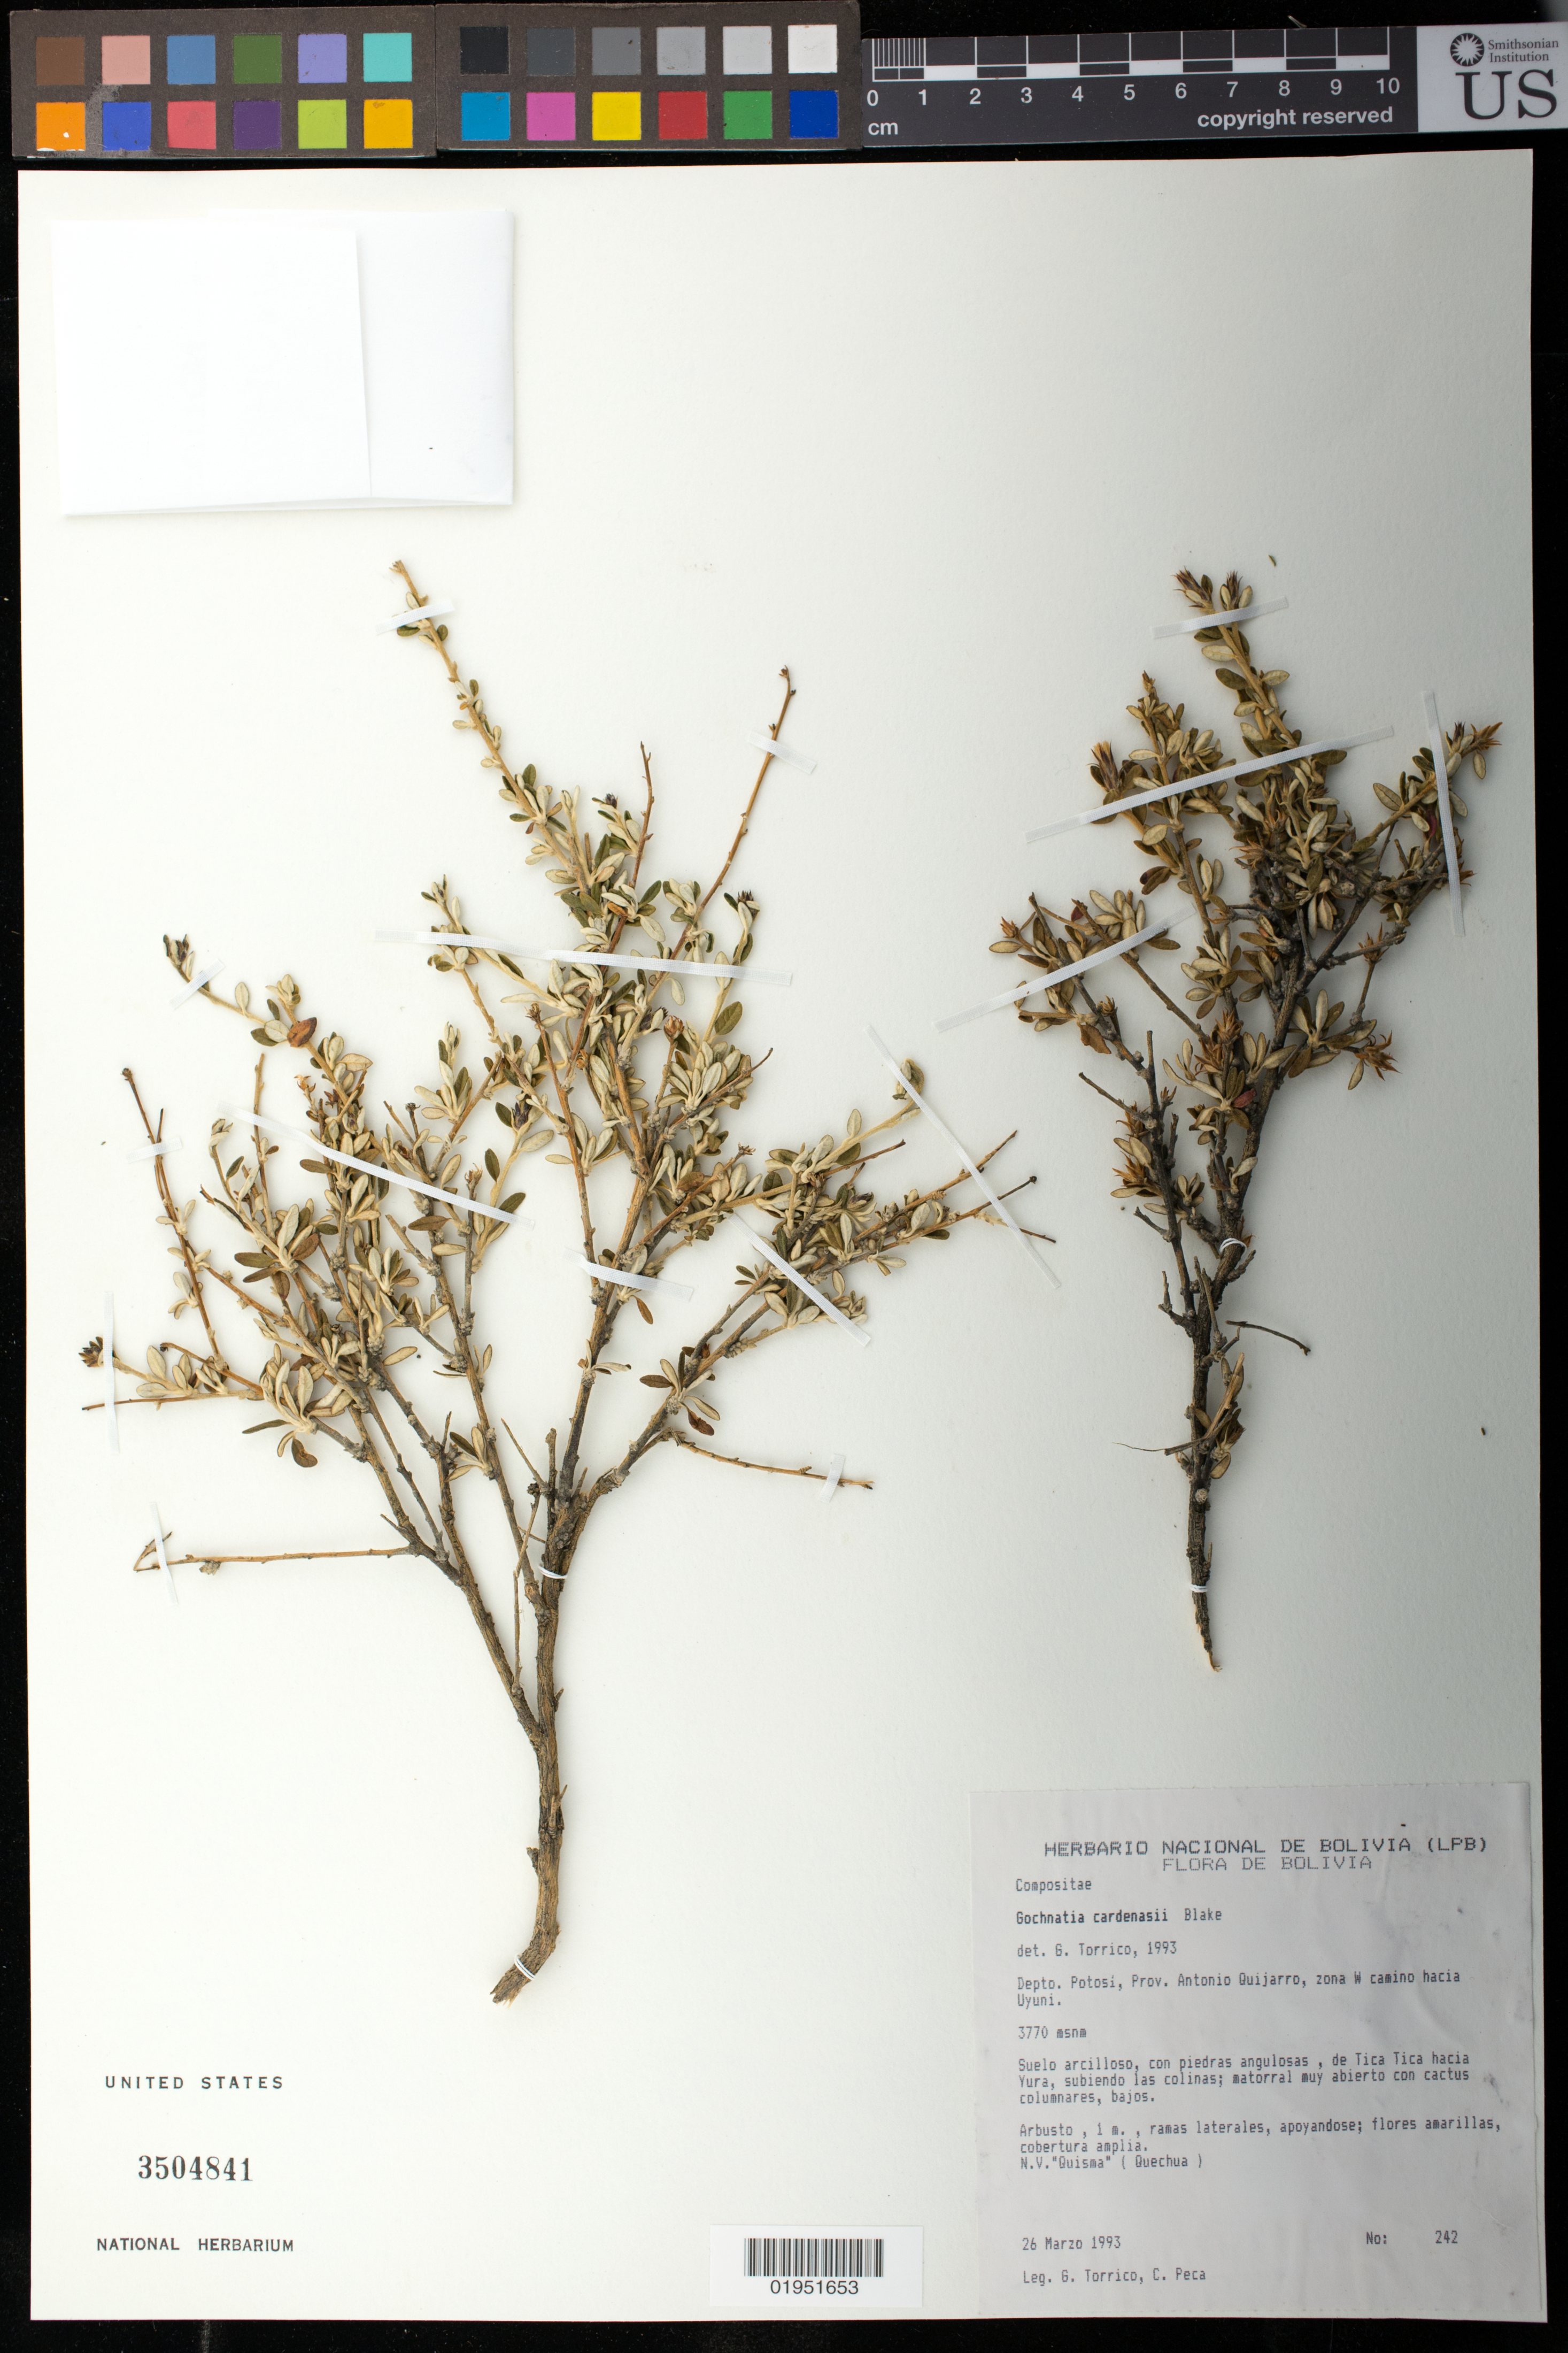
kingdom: Plantae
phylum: Tracheophyta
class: Magnoliopsida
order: Asterales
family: Asteraceae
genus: Gochnatia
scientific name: Gochnatia cardenasii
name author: S.F. Blake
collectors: G. Torrico & C. Peca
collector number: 242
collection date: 1993-03-26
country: Bolivia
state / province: Potosi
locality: Prov. Antonio Quijarro, zona W camino hacia Uyuni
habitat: Suelo arcillos, con piedras angulosas, de Tica Tica hacia Yura, subiendo las colinas; matorral muy abierto con cactus columnares, bajos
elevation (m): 3770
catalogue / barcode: US 3504841